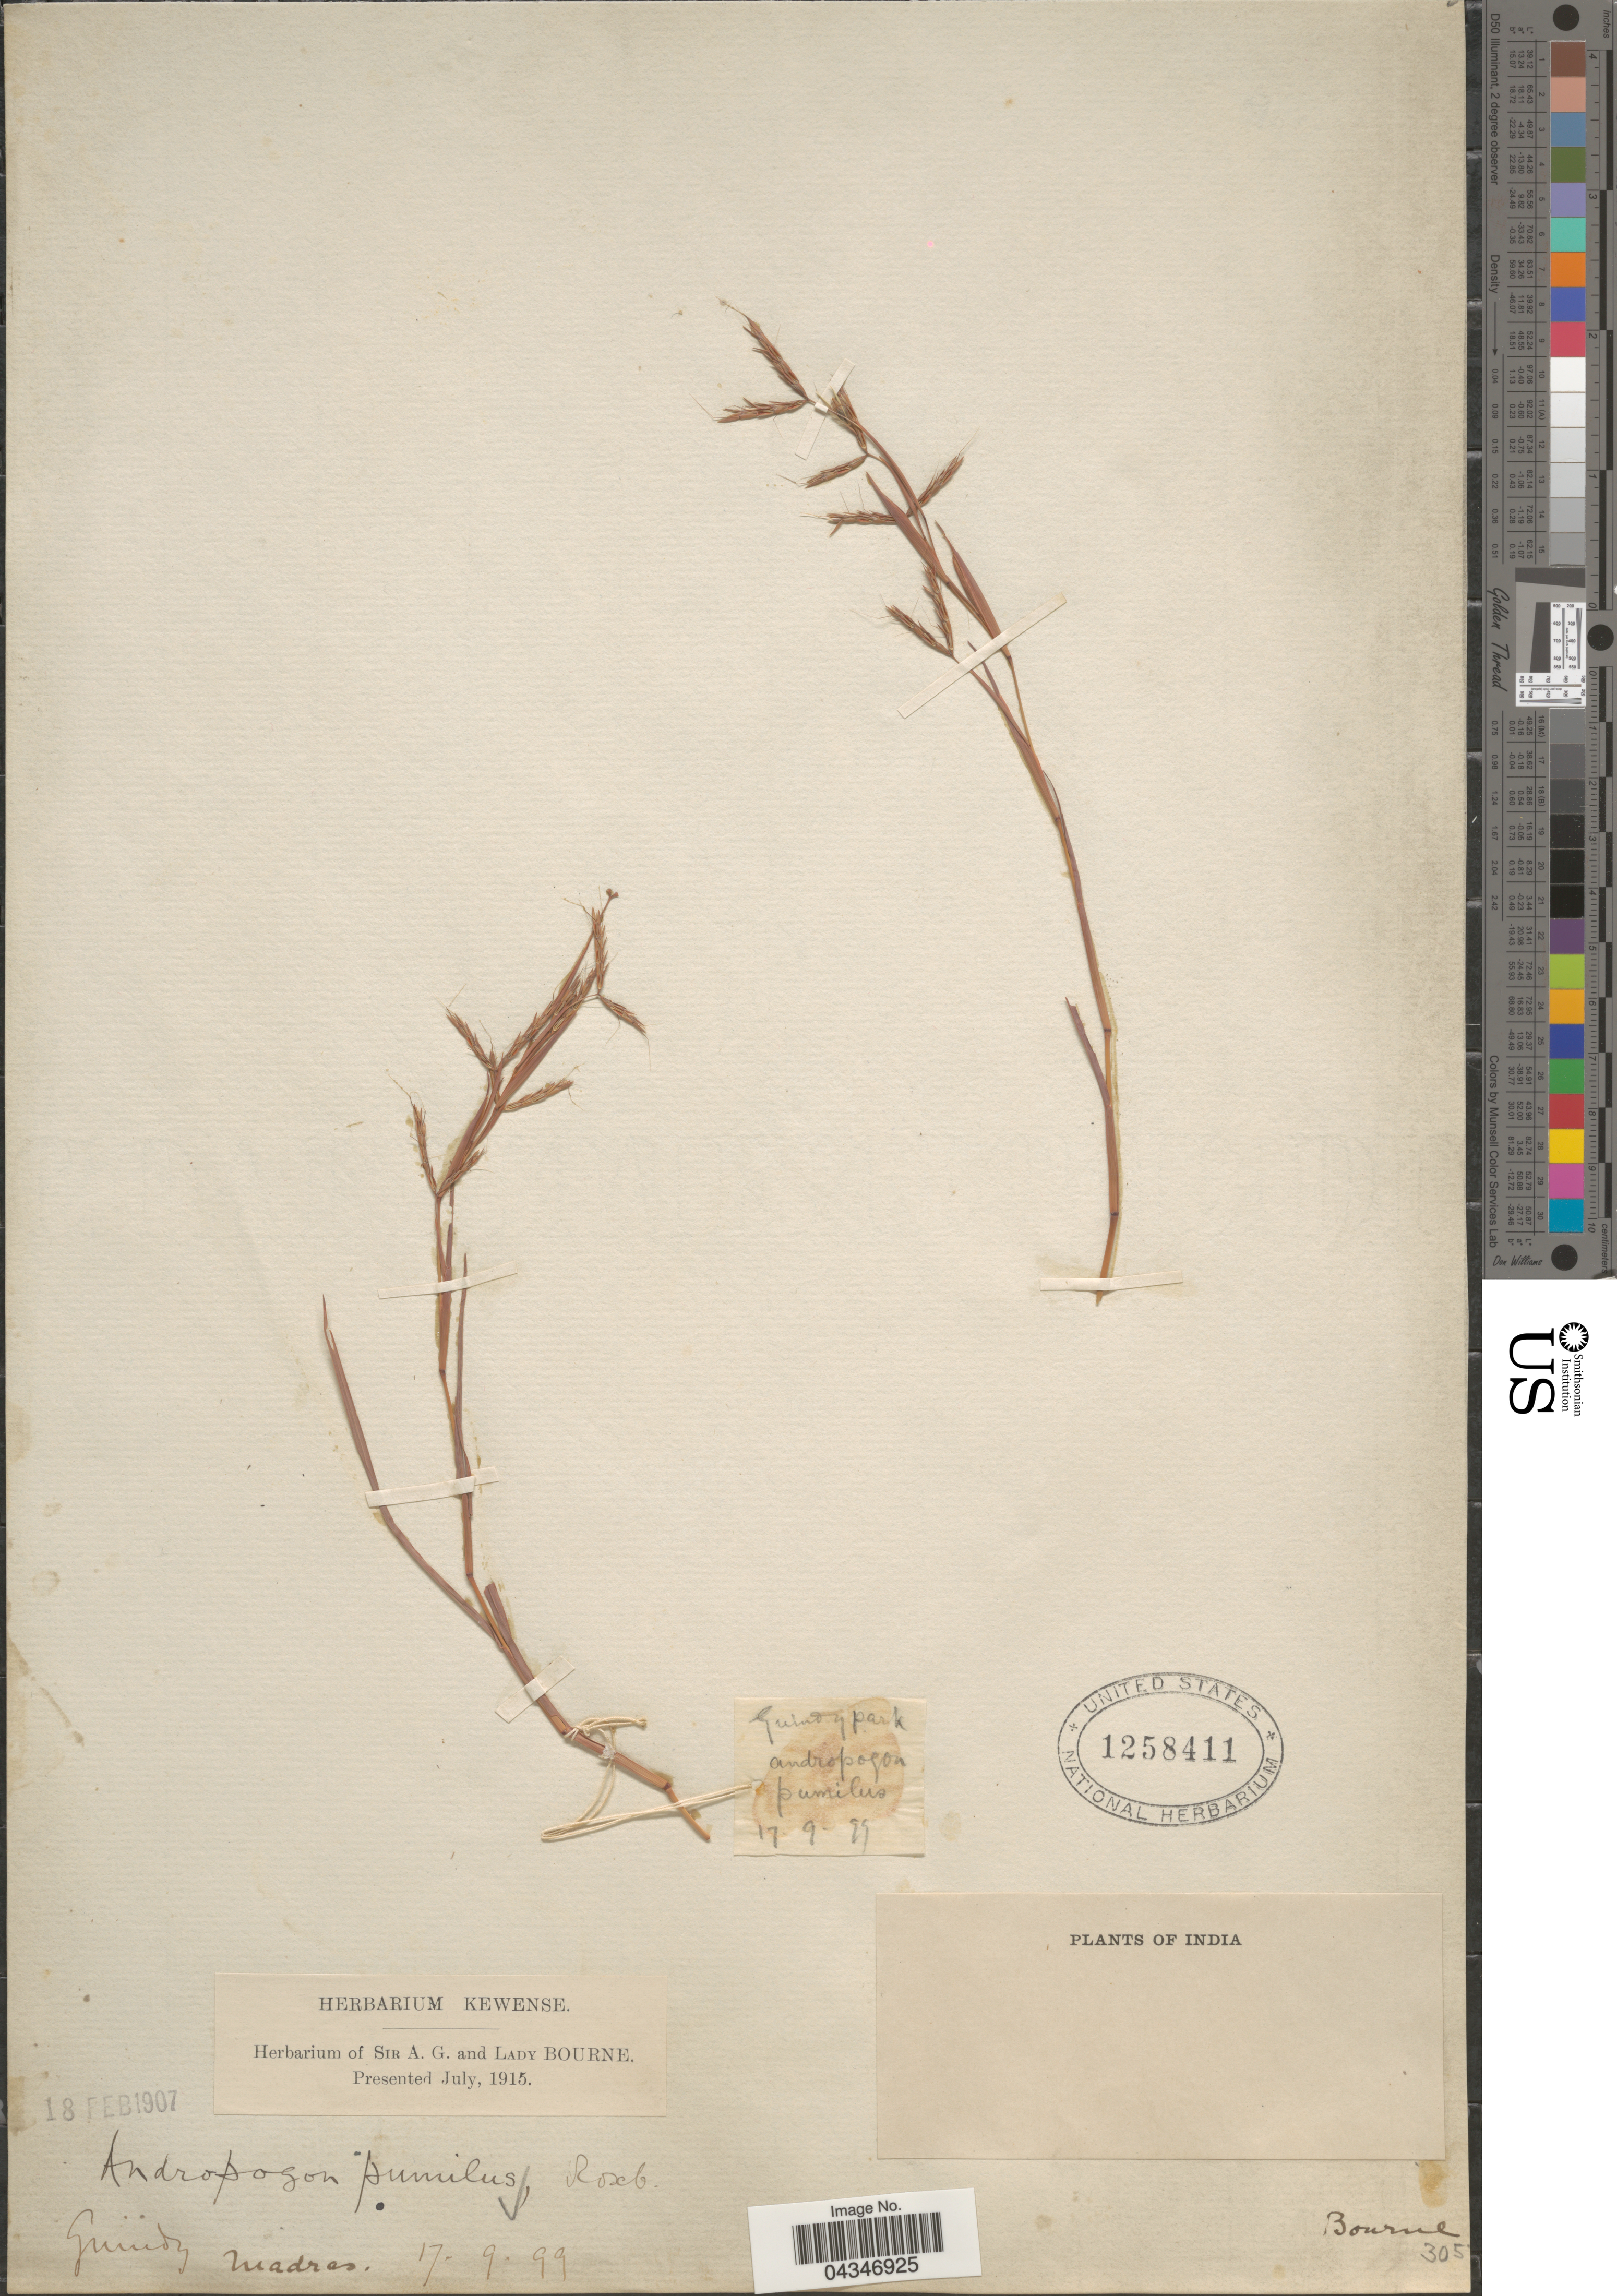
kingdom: Plantae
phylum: Tracheophyta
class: Liliopsida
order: Poales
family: Poaceae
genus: Andropogon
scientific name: Andropogon pumilus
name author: Roxb.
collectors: -- Bourne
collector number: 305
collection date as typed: Transcribed d/m/y: 17/9/99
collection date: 1899-09-17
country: India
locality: Madras.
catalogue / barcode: US 1258411